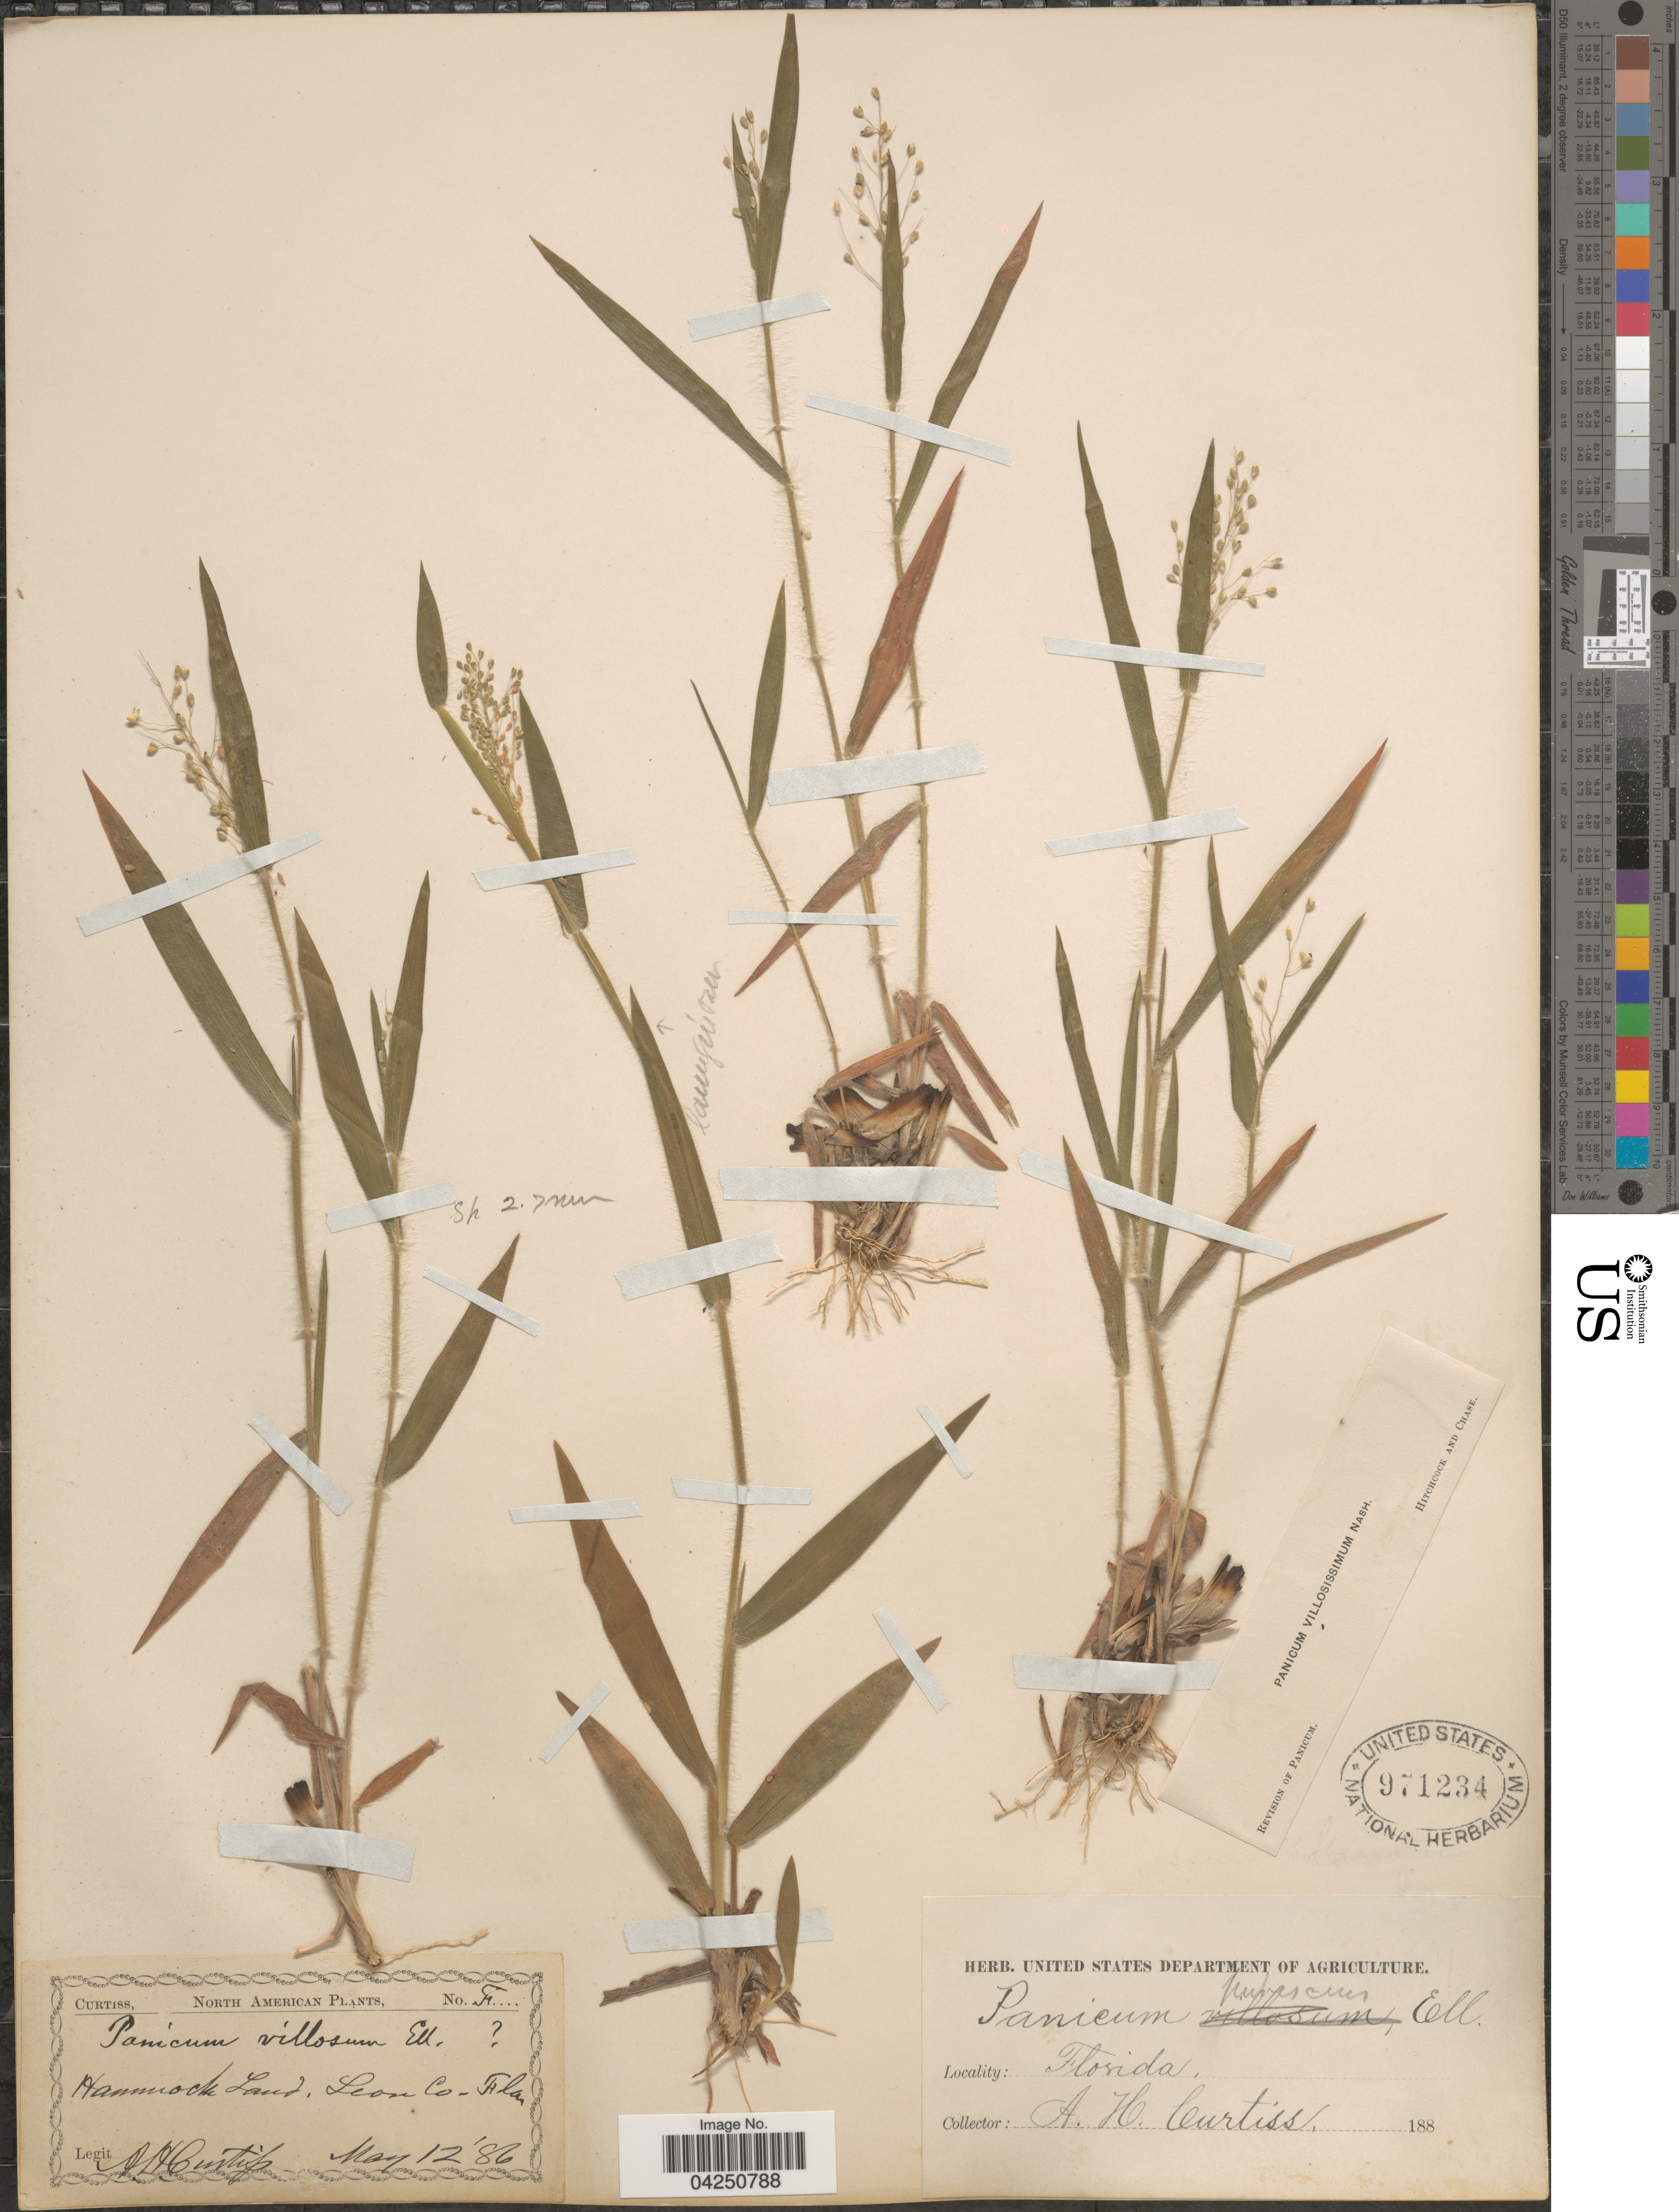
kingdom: Plantae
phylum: Tracheophyta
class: Liliopsida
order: Poales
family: Poaceae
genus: Dichanthelium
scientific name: Dichanthelium acuminatum var. acuminatum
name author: (Sw.) Gould & C.A. Clark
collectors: A. H. Curtiss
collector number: F*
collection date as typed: Transcribed d/m/y: 12/5/86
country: United States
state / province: Florida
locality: Hammock Land, Leon Co.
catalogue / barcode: US 971234